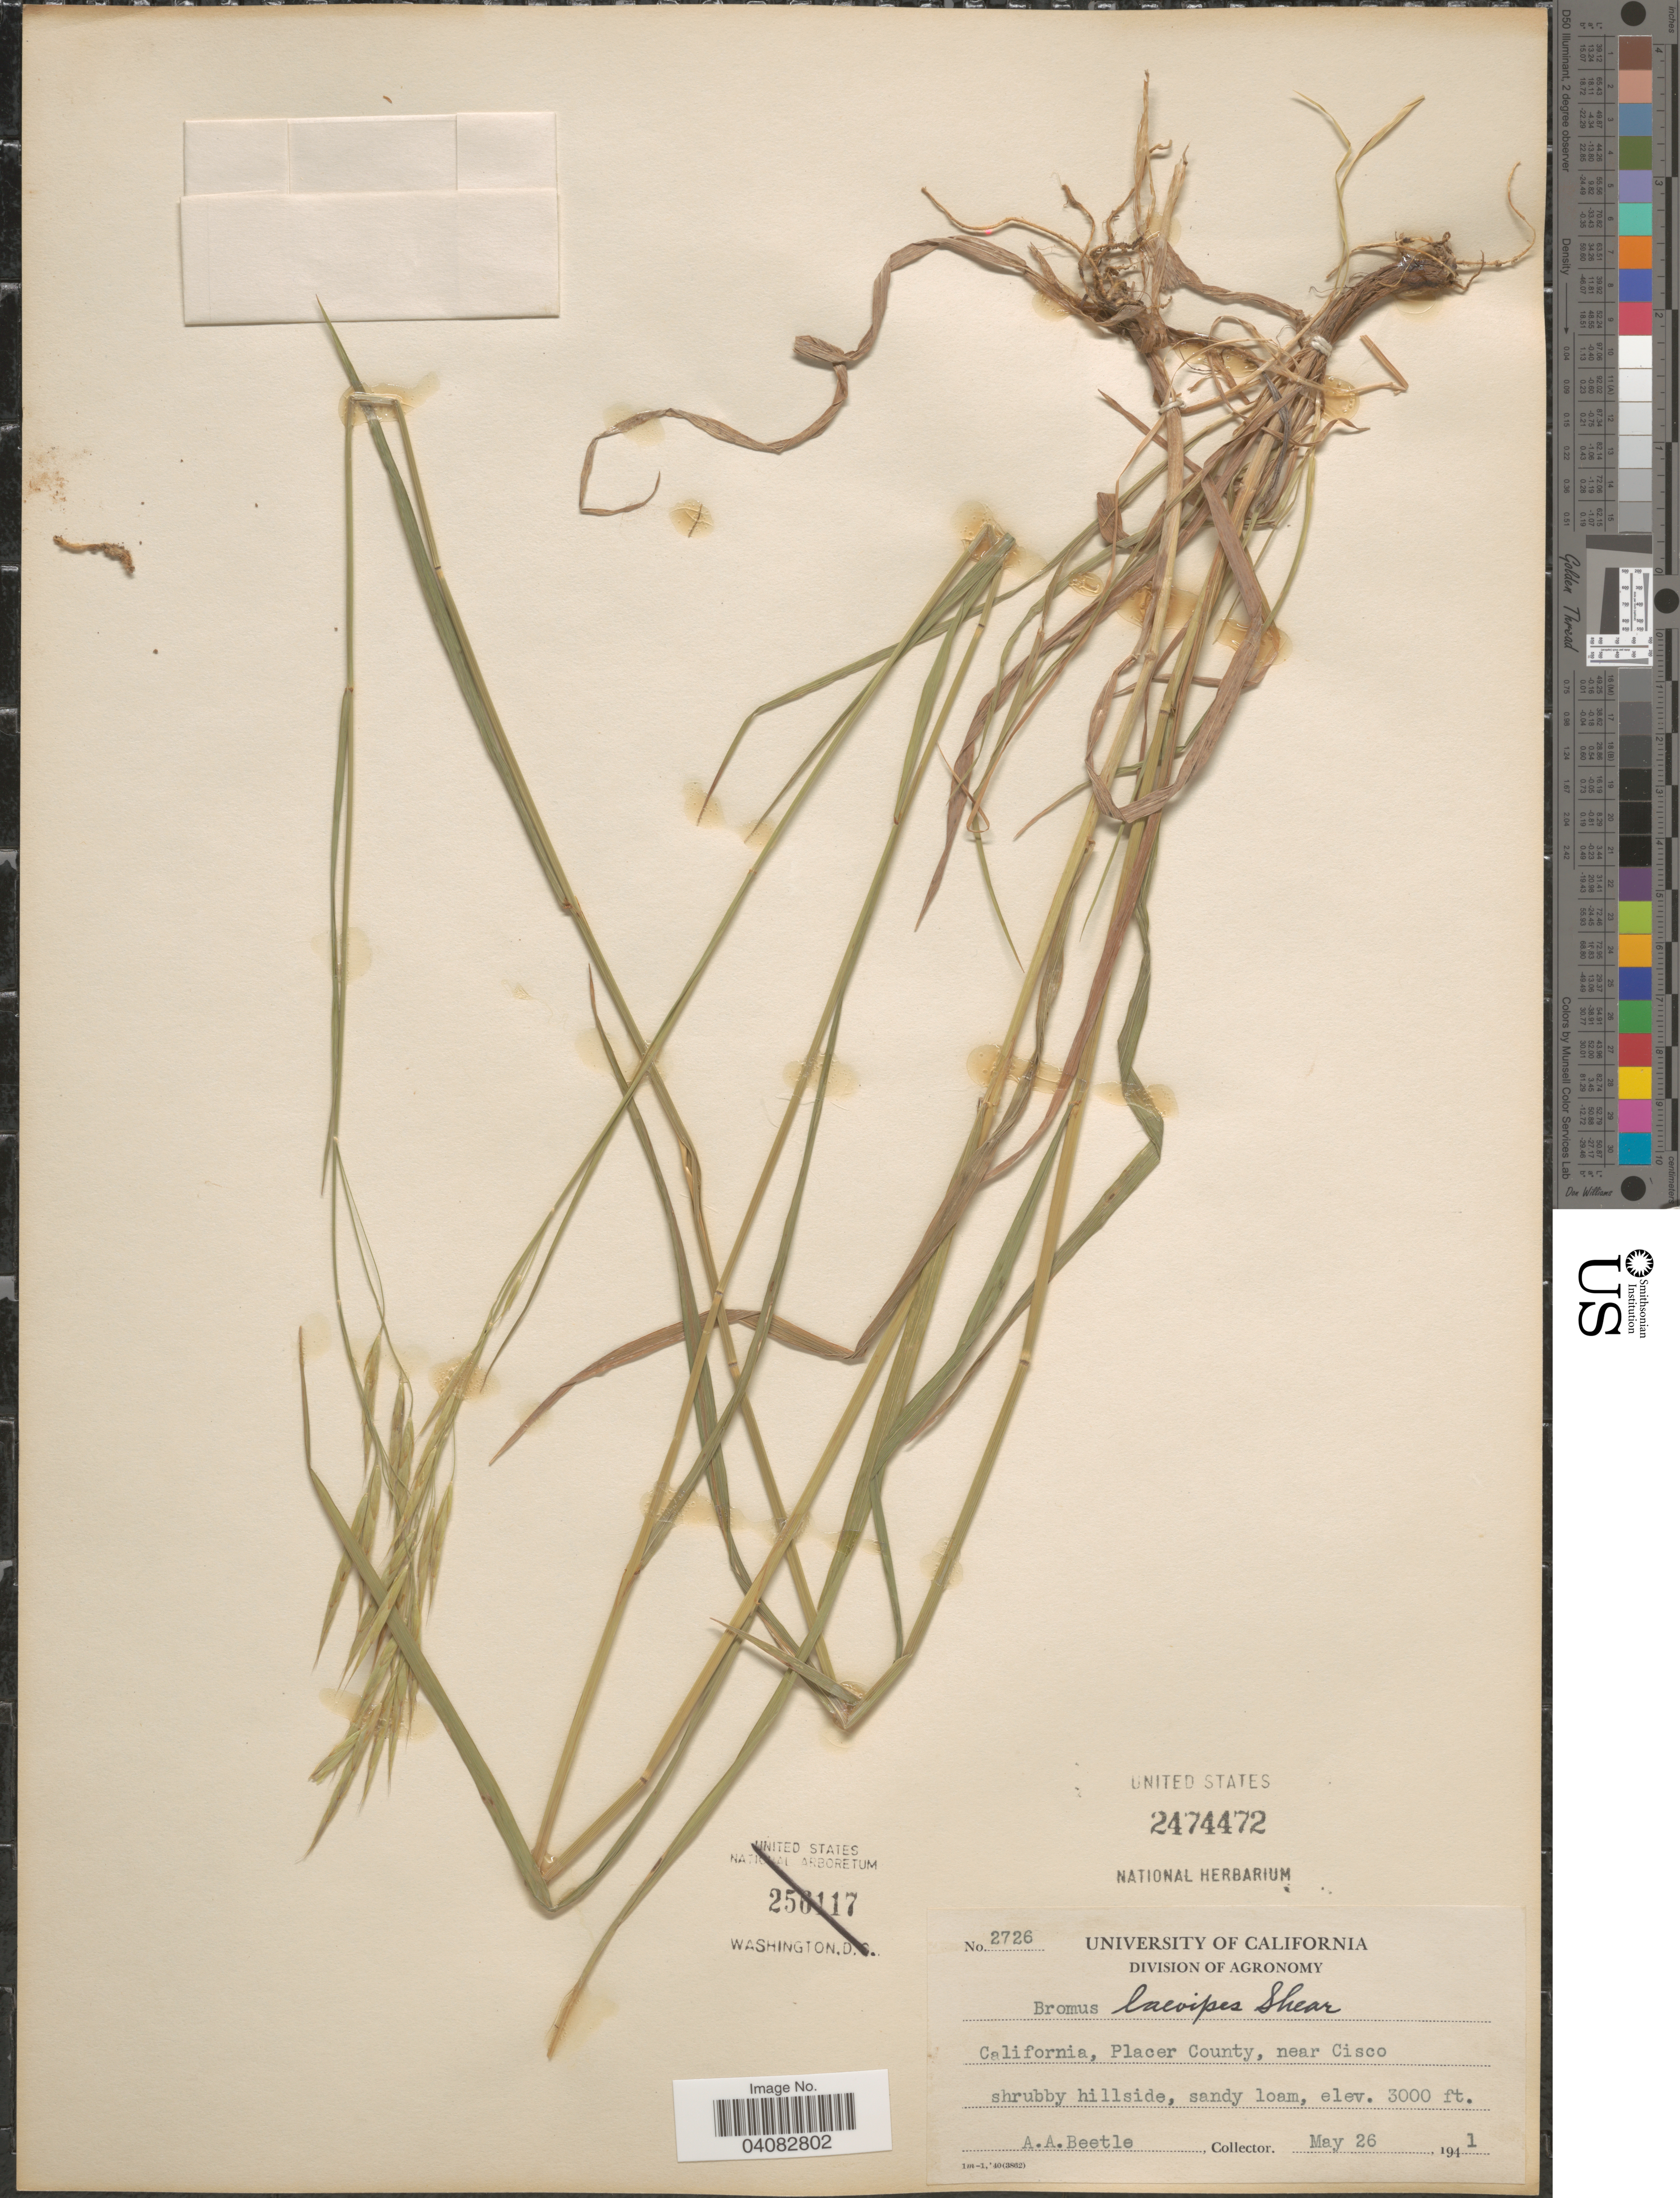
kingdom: Plantae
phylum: Tracheophyta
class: Liliopsida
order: Poales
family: Poaceae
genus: Bromus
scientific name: Bromus laevipes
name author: Shear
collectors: A. A. Beetle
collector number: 2726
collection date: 1941-05-26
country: United States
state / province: California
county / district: Placer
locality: Placer County, near Cisco. Shrubby hillside, sandy loam.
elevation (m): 914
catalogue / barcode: US 2474472